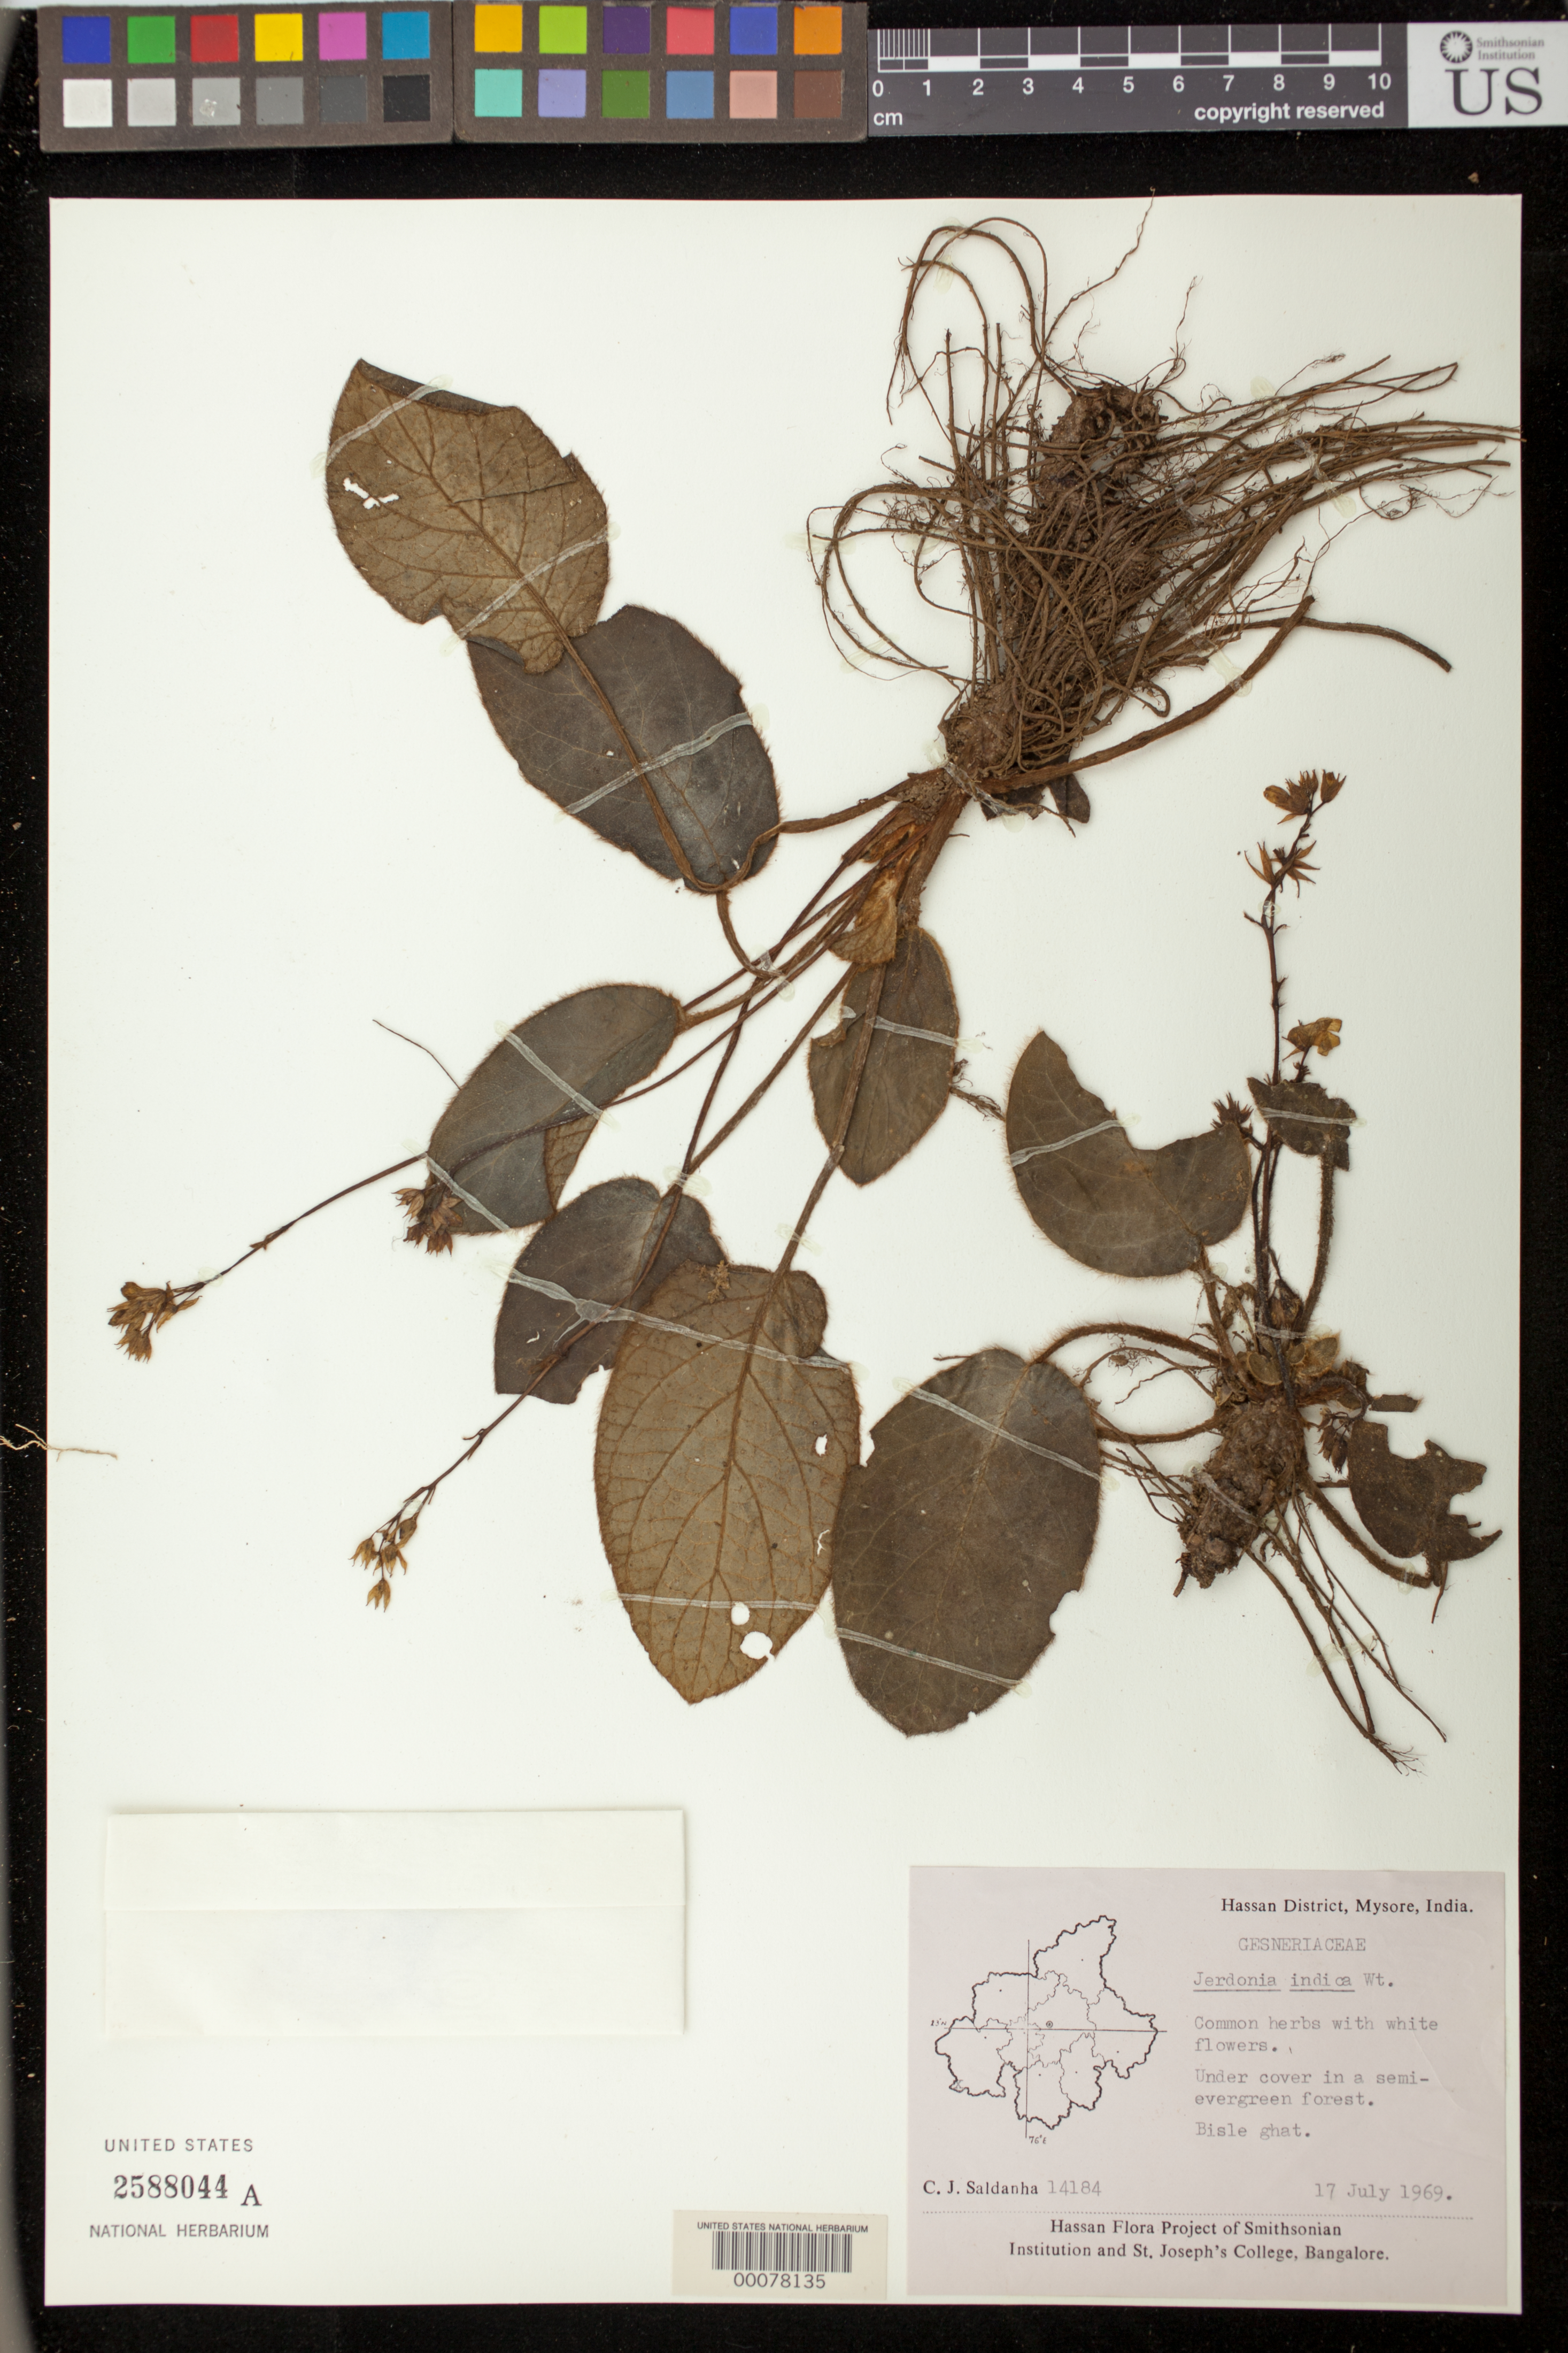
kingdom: Plantae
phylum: Tracheophyta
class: Magnoliopsida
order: Lamiales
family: Gesneriaceae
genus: Jerdonia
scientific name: Jerdonia indica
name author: Wight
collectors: C. J. Saldanha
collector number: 14184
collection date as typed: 17 Jul 1969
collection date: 1969-07-17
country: India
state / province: Karnataka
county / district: Mysore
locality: Hassan (dist.), Bisle ghat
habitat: Under cover in a semi- evergreen forest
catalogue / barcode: US 2588044A